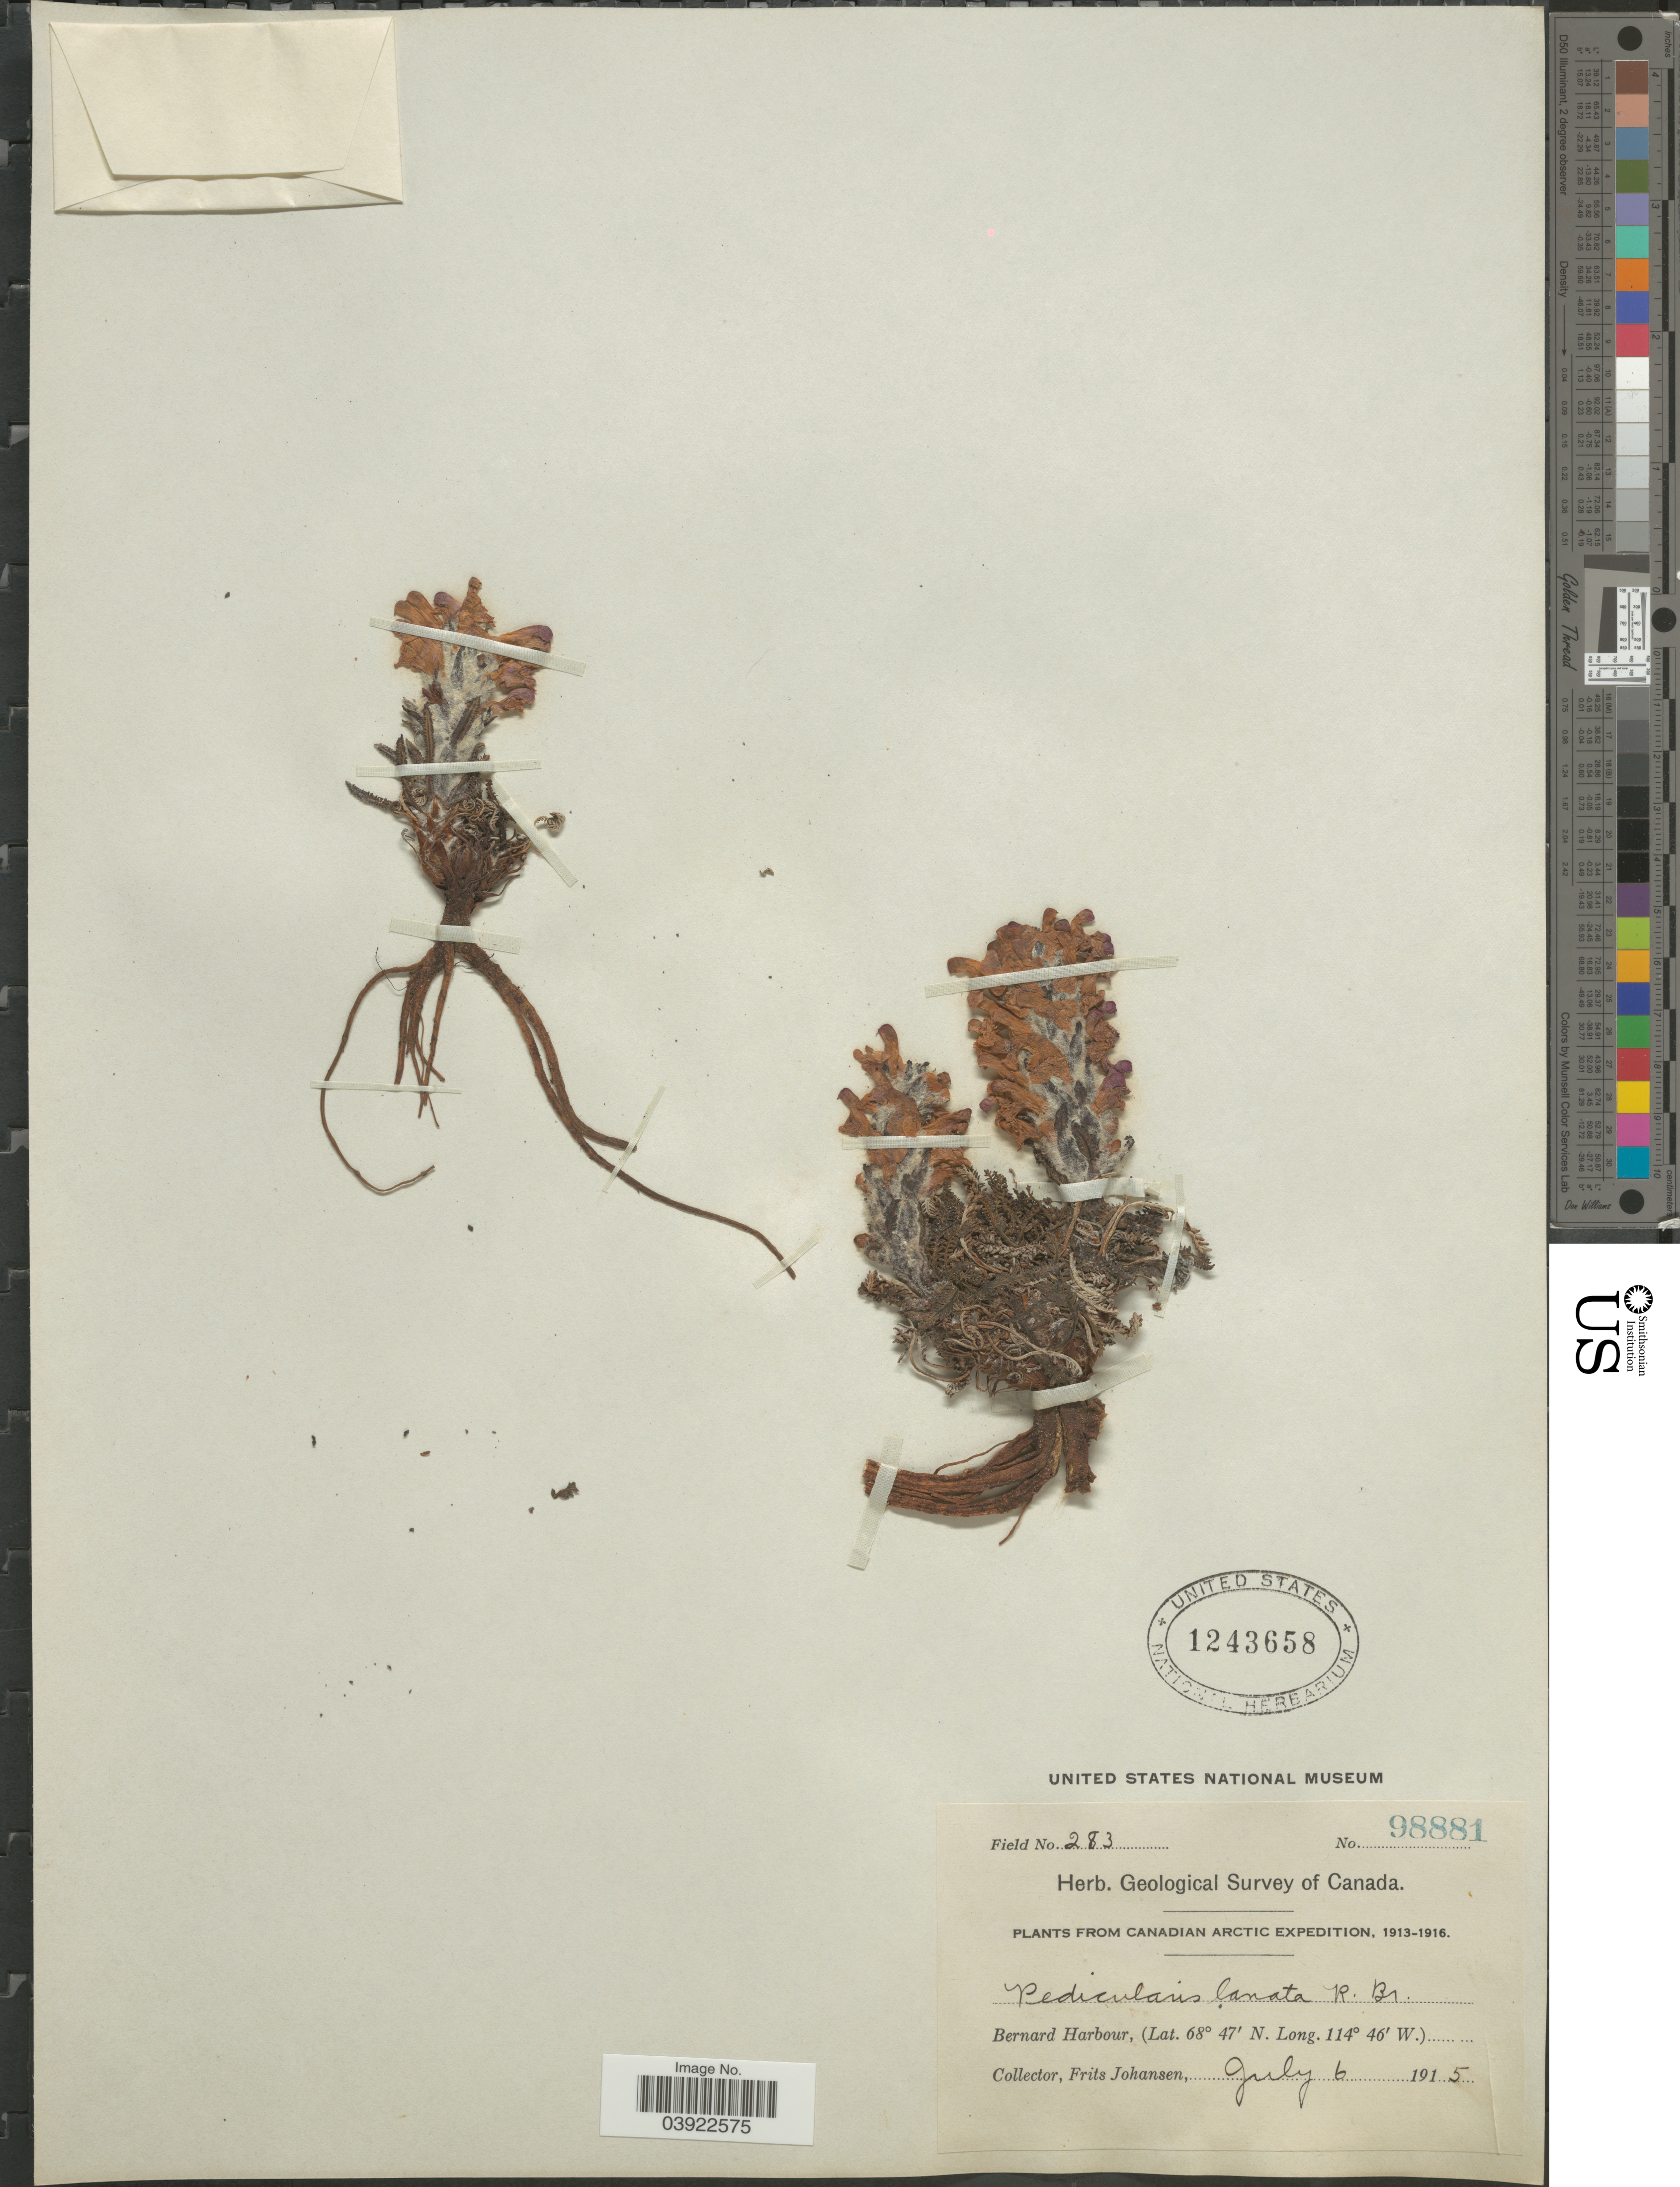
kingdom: Plantae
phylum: Tracheophyta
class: Magnoliopsida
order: Lamiales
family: Orobanchaceae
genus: Pedicularis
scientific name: Pedicularis lanata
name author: Willd. ex Cham. & Schltdl.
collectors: F. Johansen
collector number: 283/98881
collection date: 1915-07-06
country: Canada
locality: Bernard Harbour.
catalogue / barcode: US 1243658